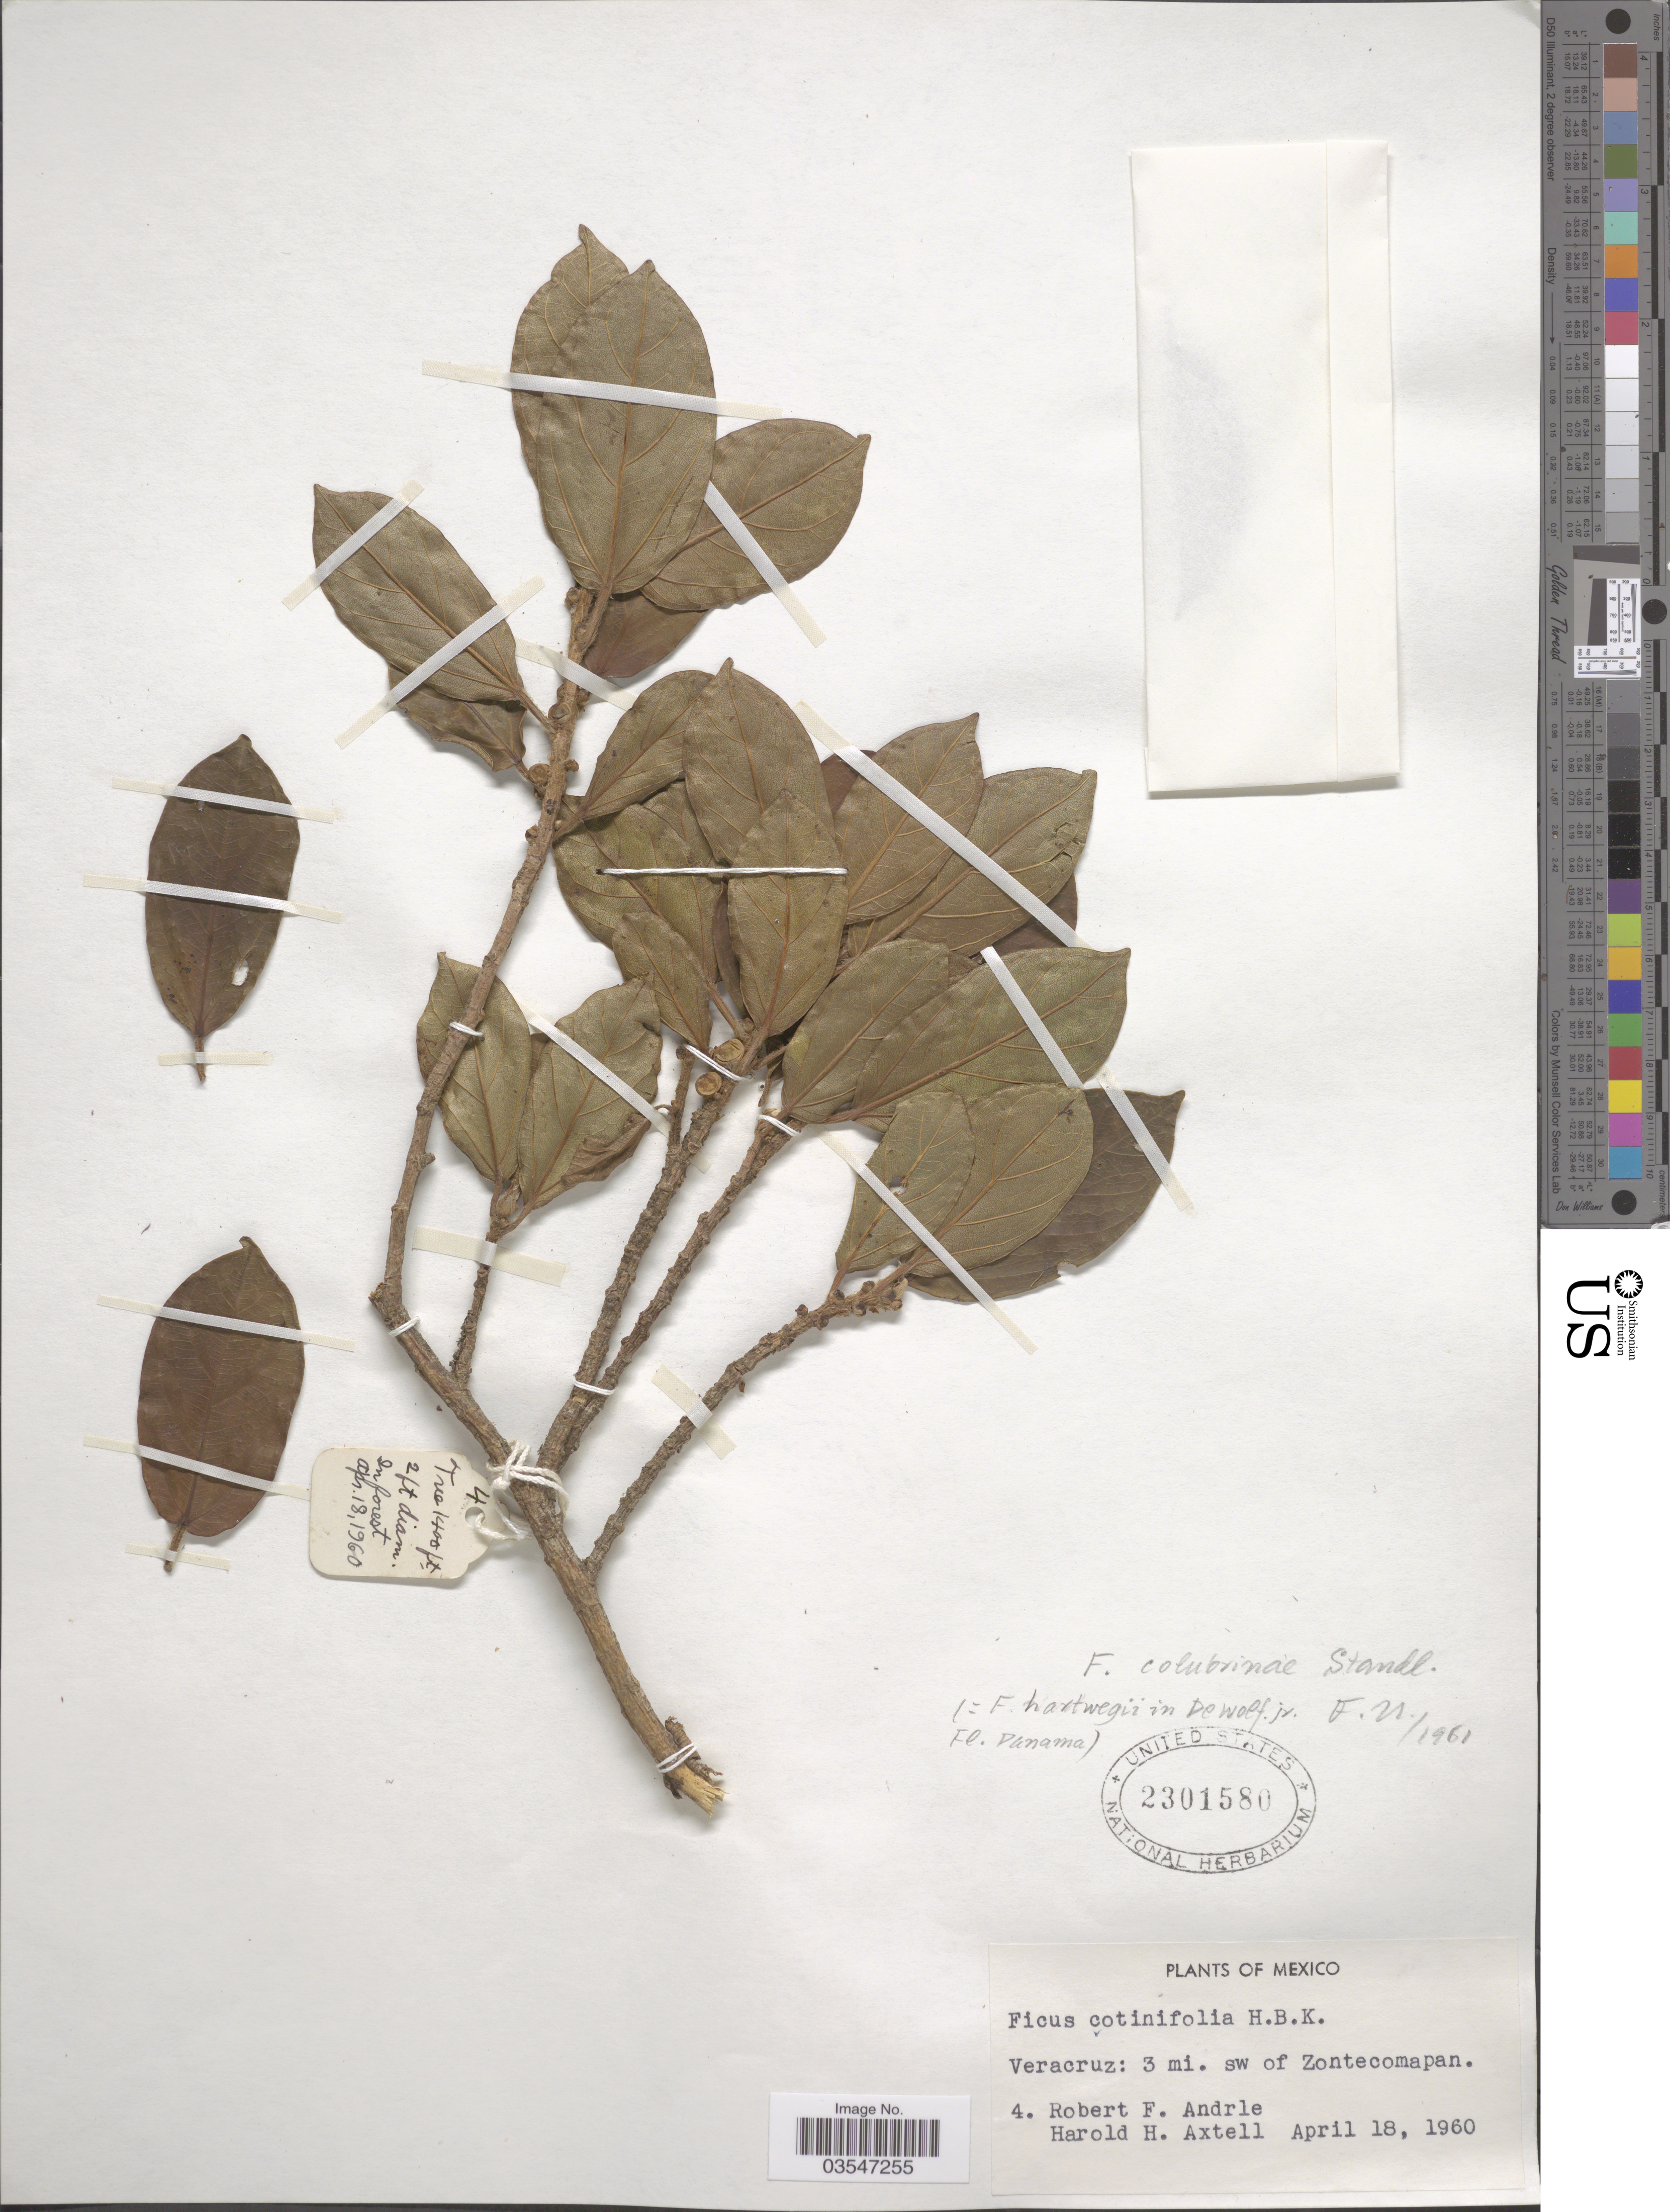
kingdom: Plantae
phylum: Tracheophyta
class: Magnoliopsida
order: Rosales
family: Moraceae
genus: Ficus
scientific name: Ficus hartwegii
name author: (Miq.) Miq.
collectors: R. Andrle & Axtell, H. H.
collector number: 4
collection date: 1960-04-18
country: Mexico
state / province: Veracruz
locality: Veracruz: 3 mi. sw of Zontecomapan.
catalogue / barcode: US 2301580